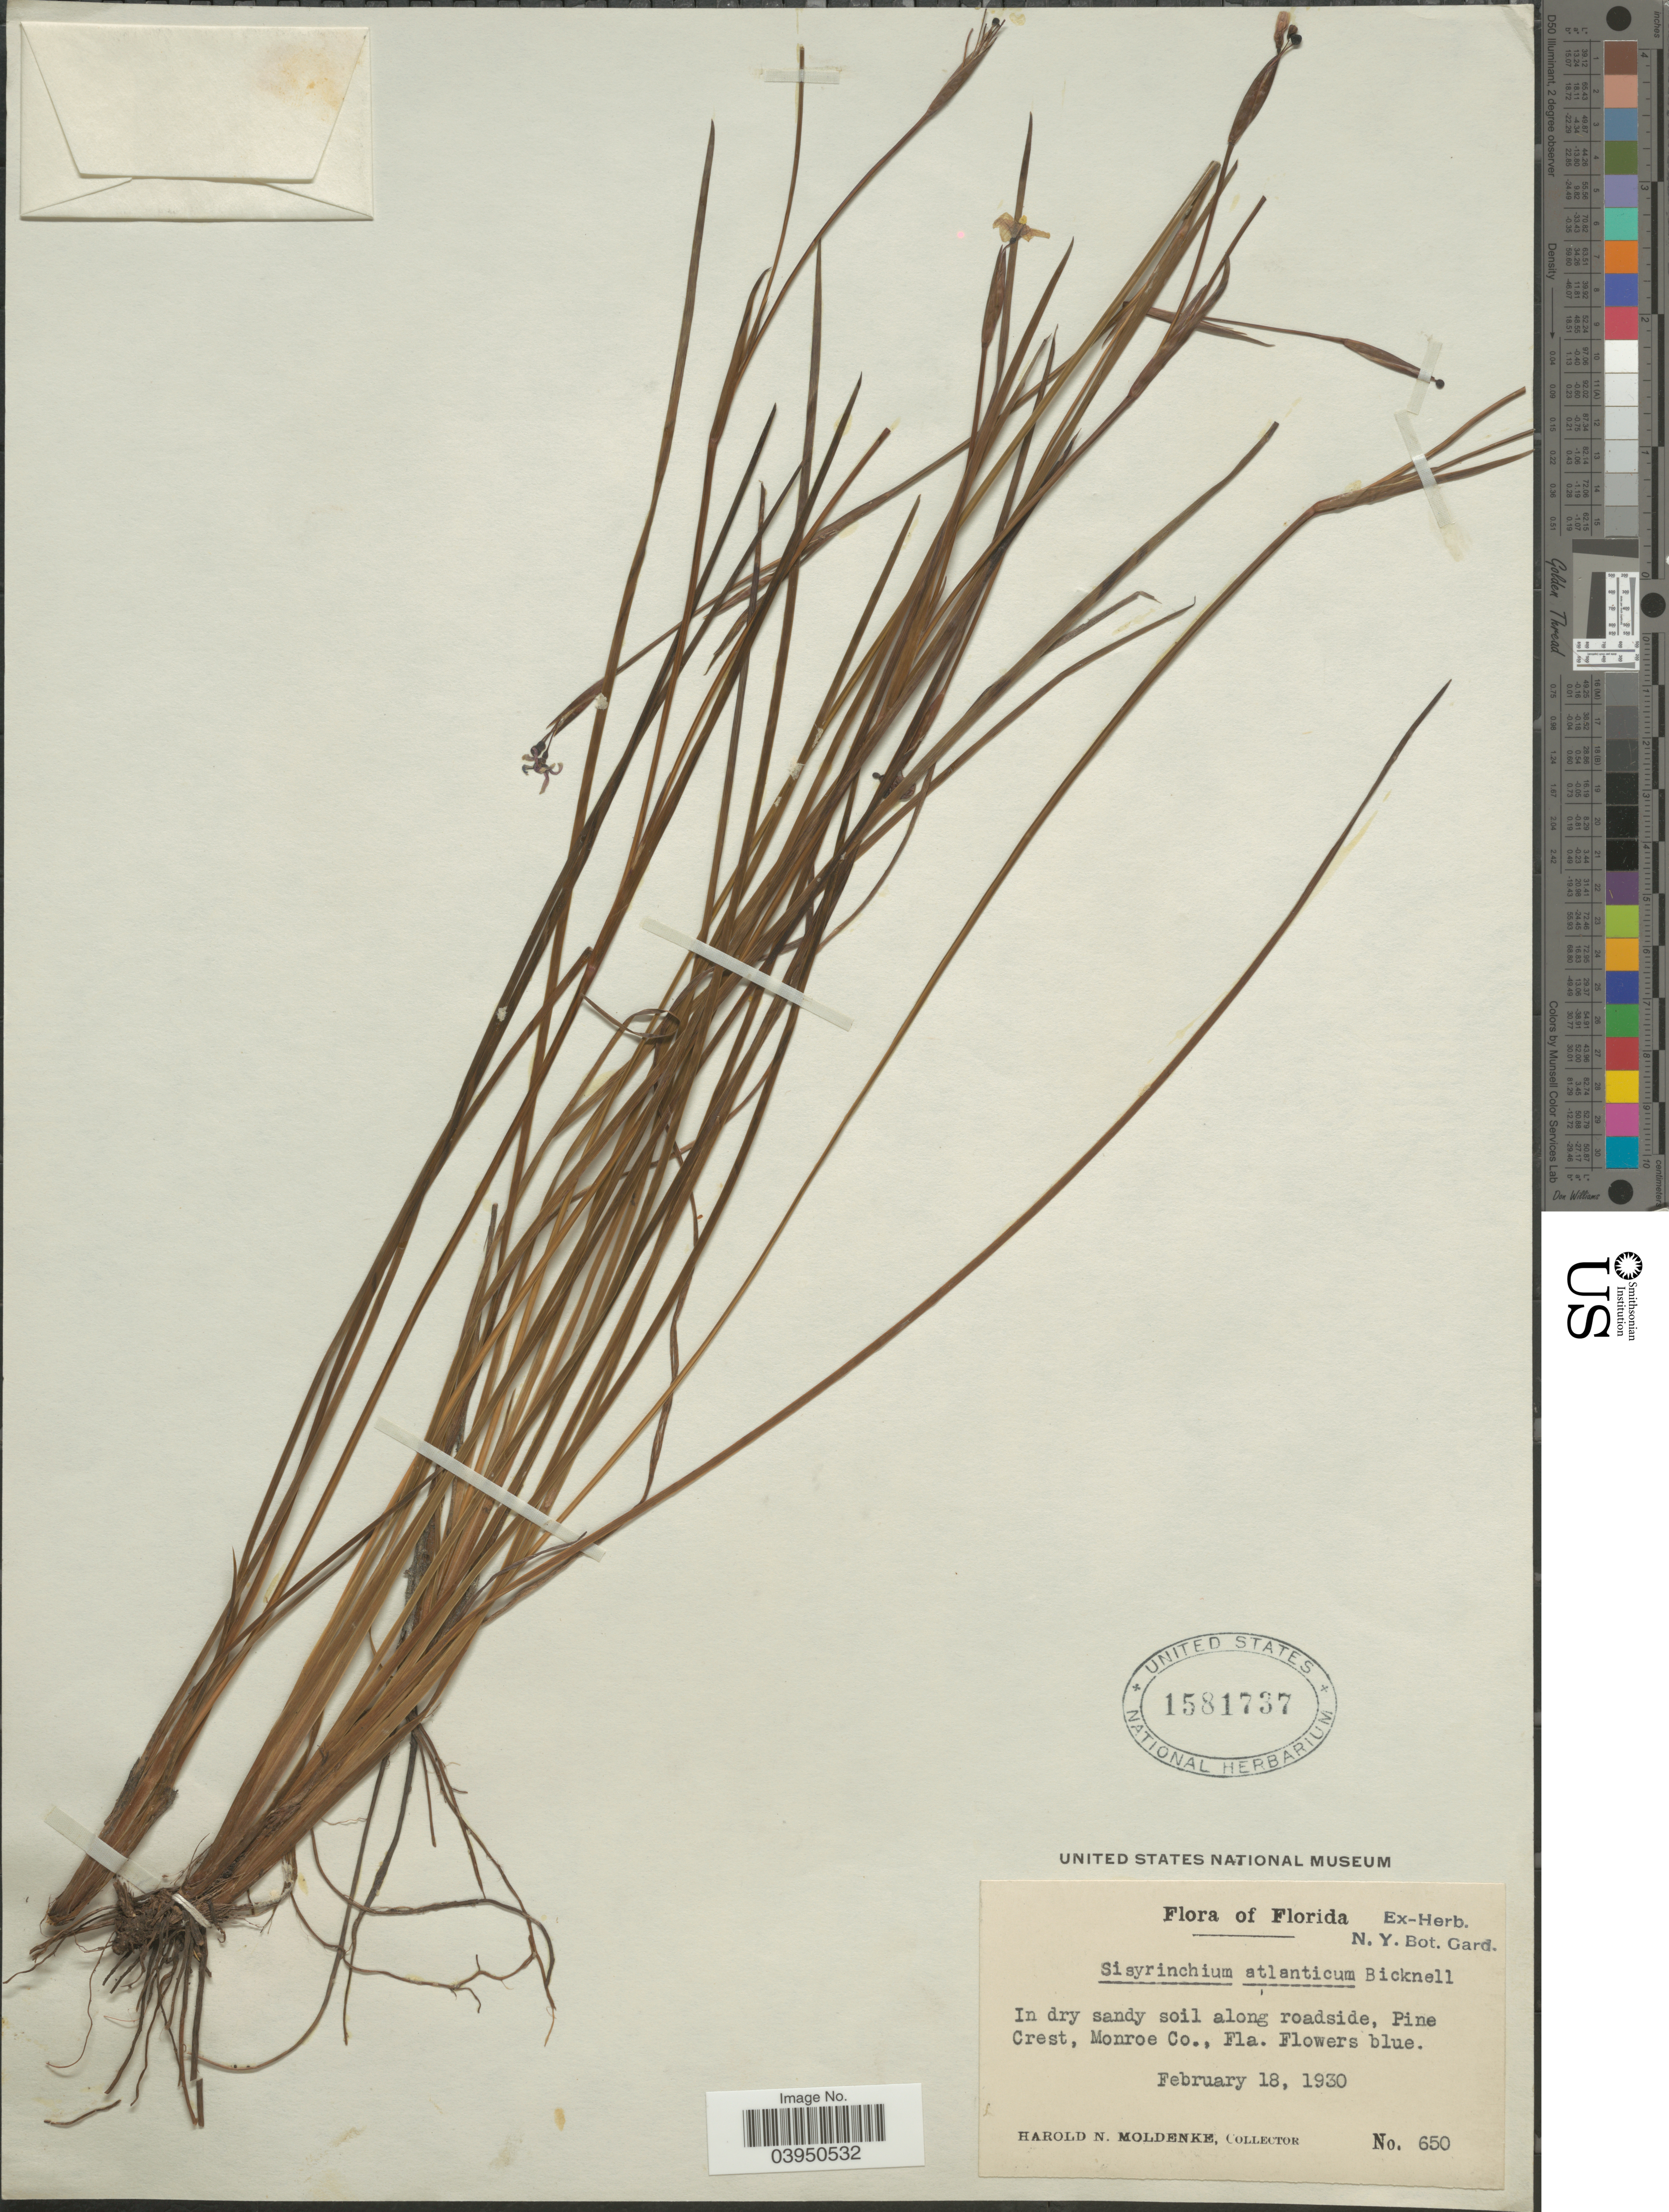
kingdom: Plantae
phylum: Tracheophyta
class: Liliopsida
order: Asparagales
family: Iridaceae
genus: Sisyrinchium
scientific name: Sisyrinchium atlanticum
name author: E.P. Bicknell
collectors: H. N. Moldenke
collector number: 650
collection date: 1930-02-18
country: United States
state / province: Florida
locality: In dry sandy soil along roadside, Pine Crest, Monroe Co.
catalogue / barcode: US 1581737